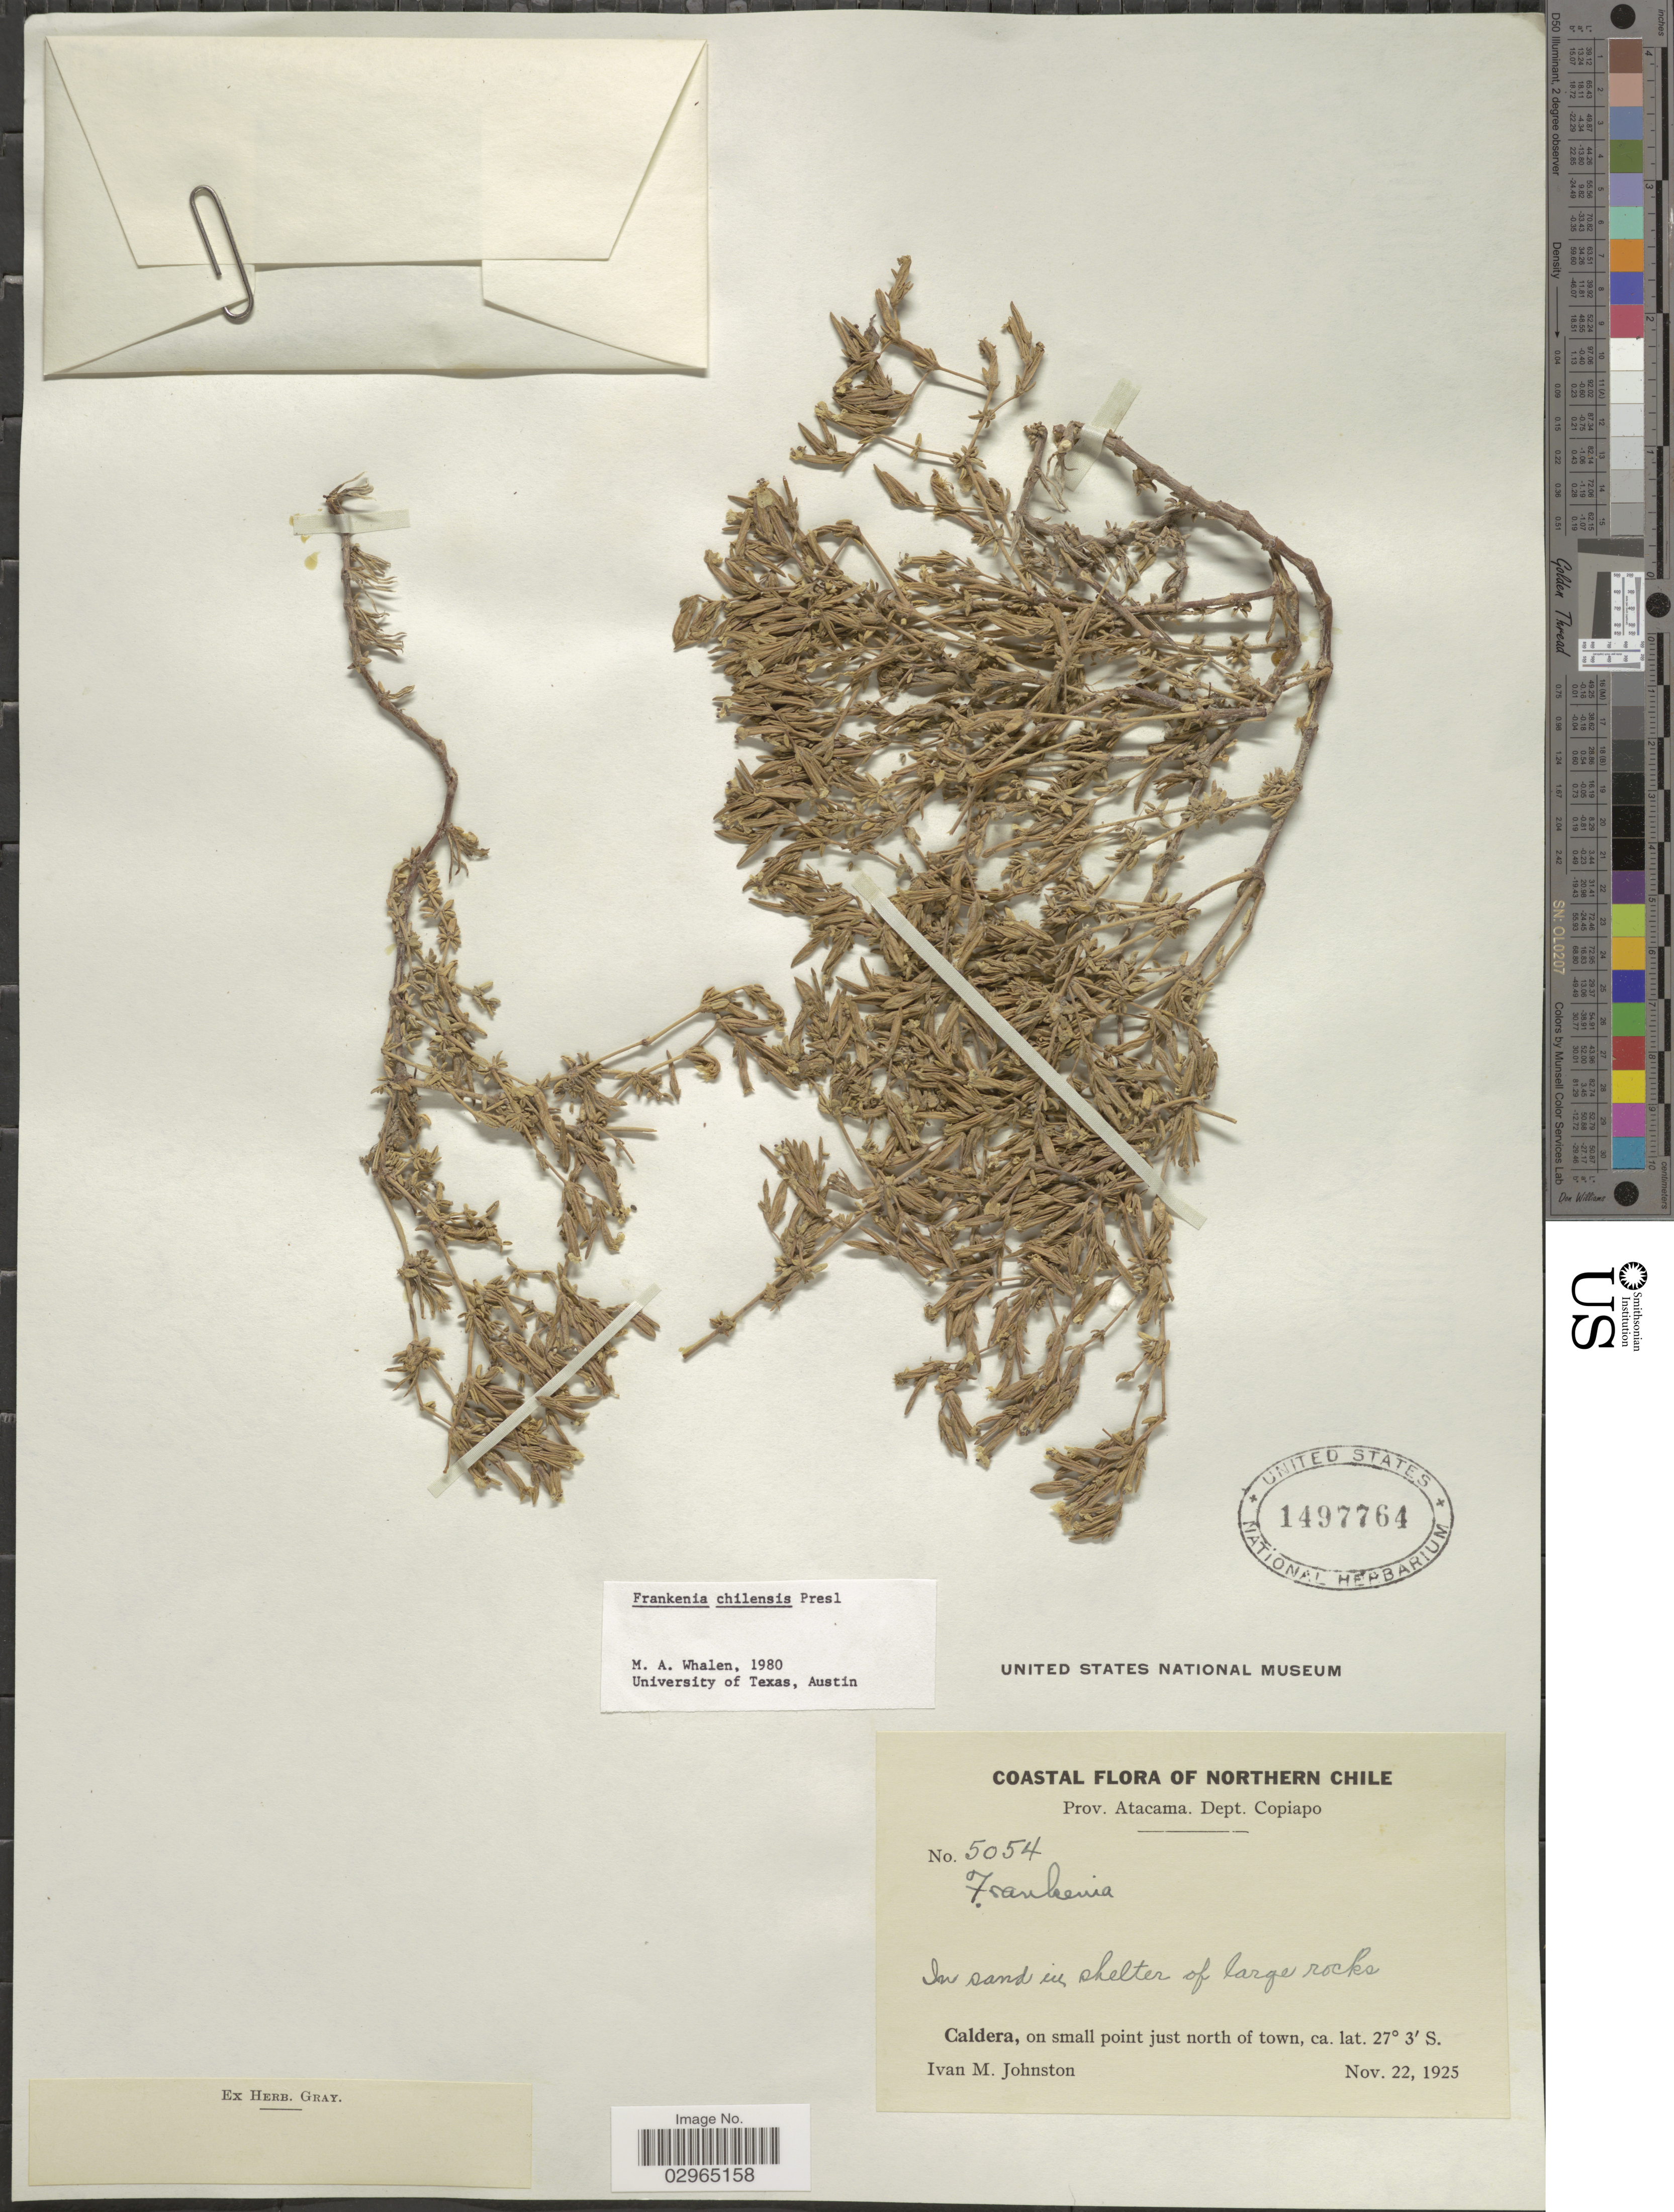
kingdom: Plantae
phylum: Tracheophyta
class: Magnoliopsida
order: Caryophyllales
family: Frankeniaceae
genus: Frankenia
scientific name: Frankenia chilensis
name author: C. Presl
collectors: I.M. Johnston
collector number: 5054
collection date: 1925-11-22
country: Chile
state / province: Atacama (III)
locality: Coastal. Northern Chile. Dept. Copiapo. Caldera, on small point just north of town.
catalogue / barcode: US 1497764